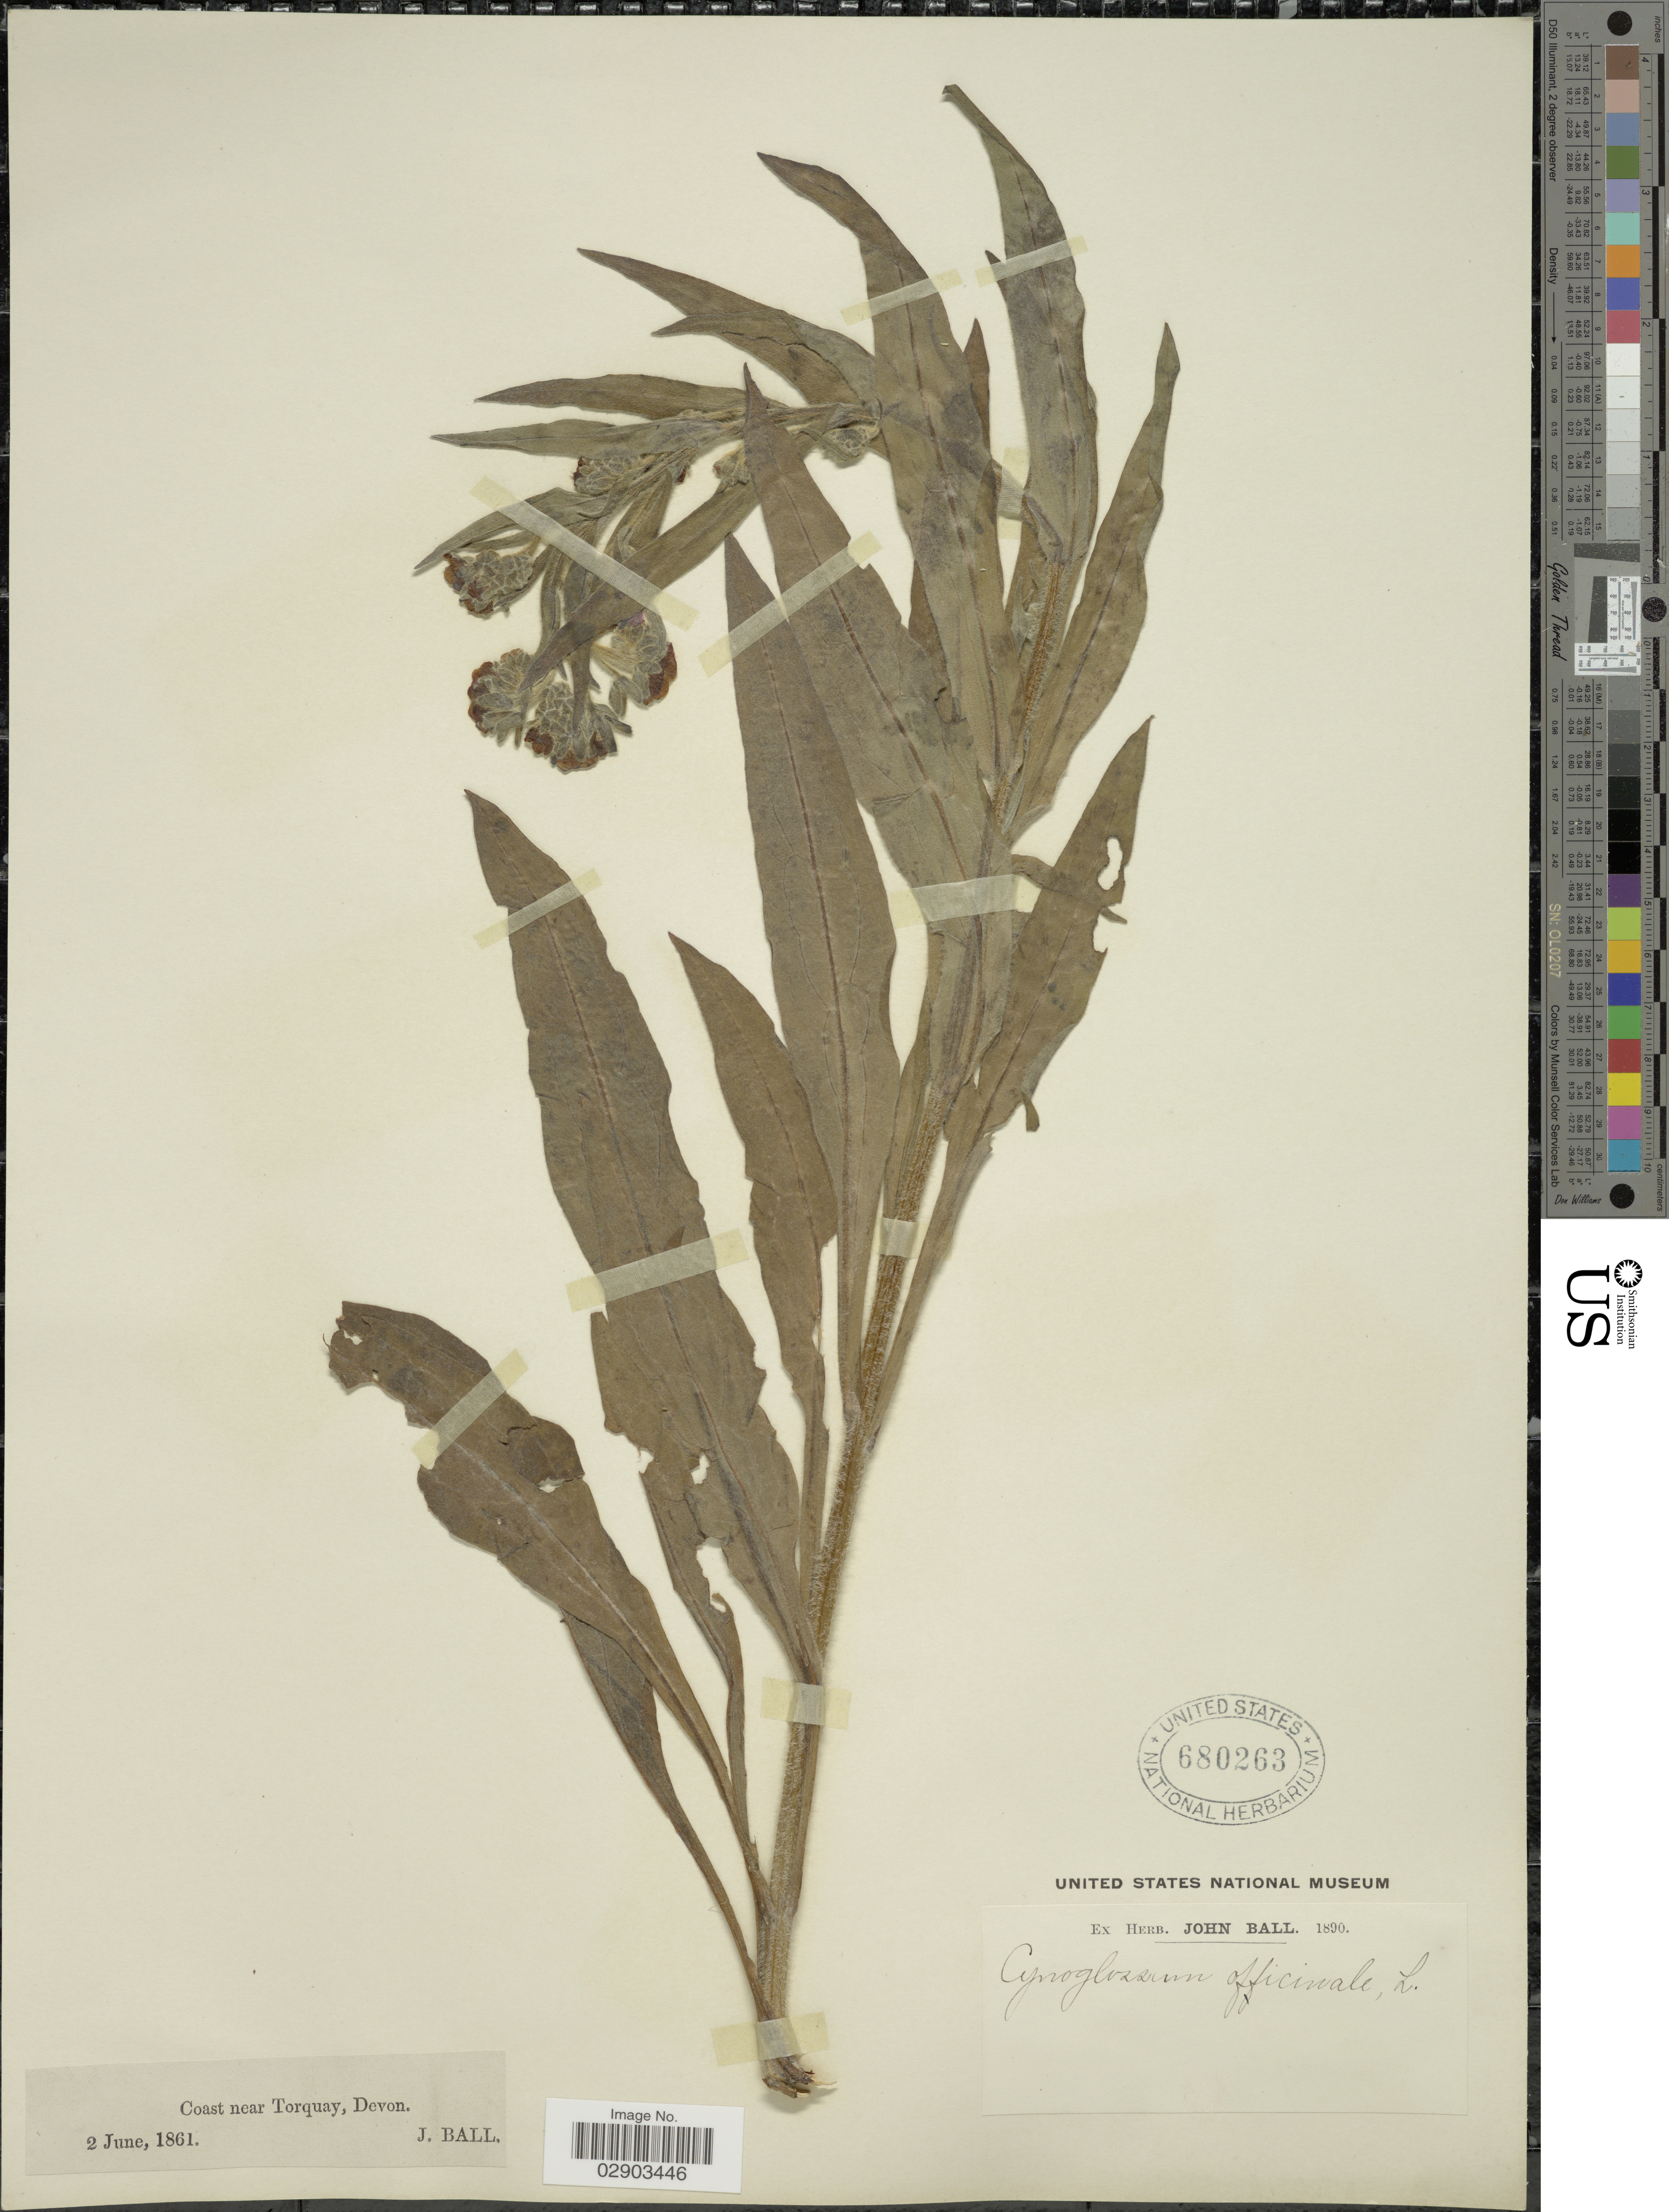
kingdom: Plantae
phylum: Tracheophyta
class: Magnoliopsida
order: Boraginales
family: Boraginaceae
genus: Cynoglossum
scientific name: Cynoglossum officinale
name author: L.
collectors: J. Ball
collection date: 1861-06-02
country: United Kingdom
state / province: England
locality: Coast near Torquay, Devon.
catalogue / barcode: US 680263